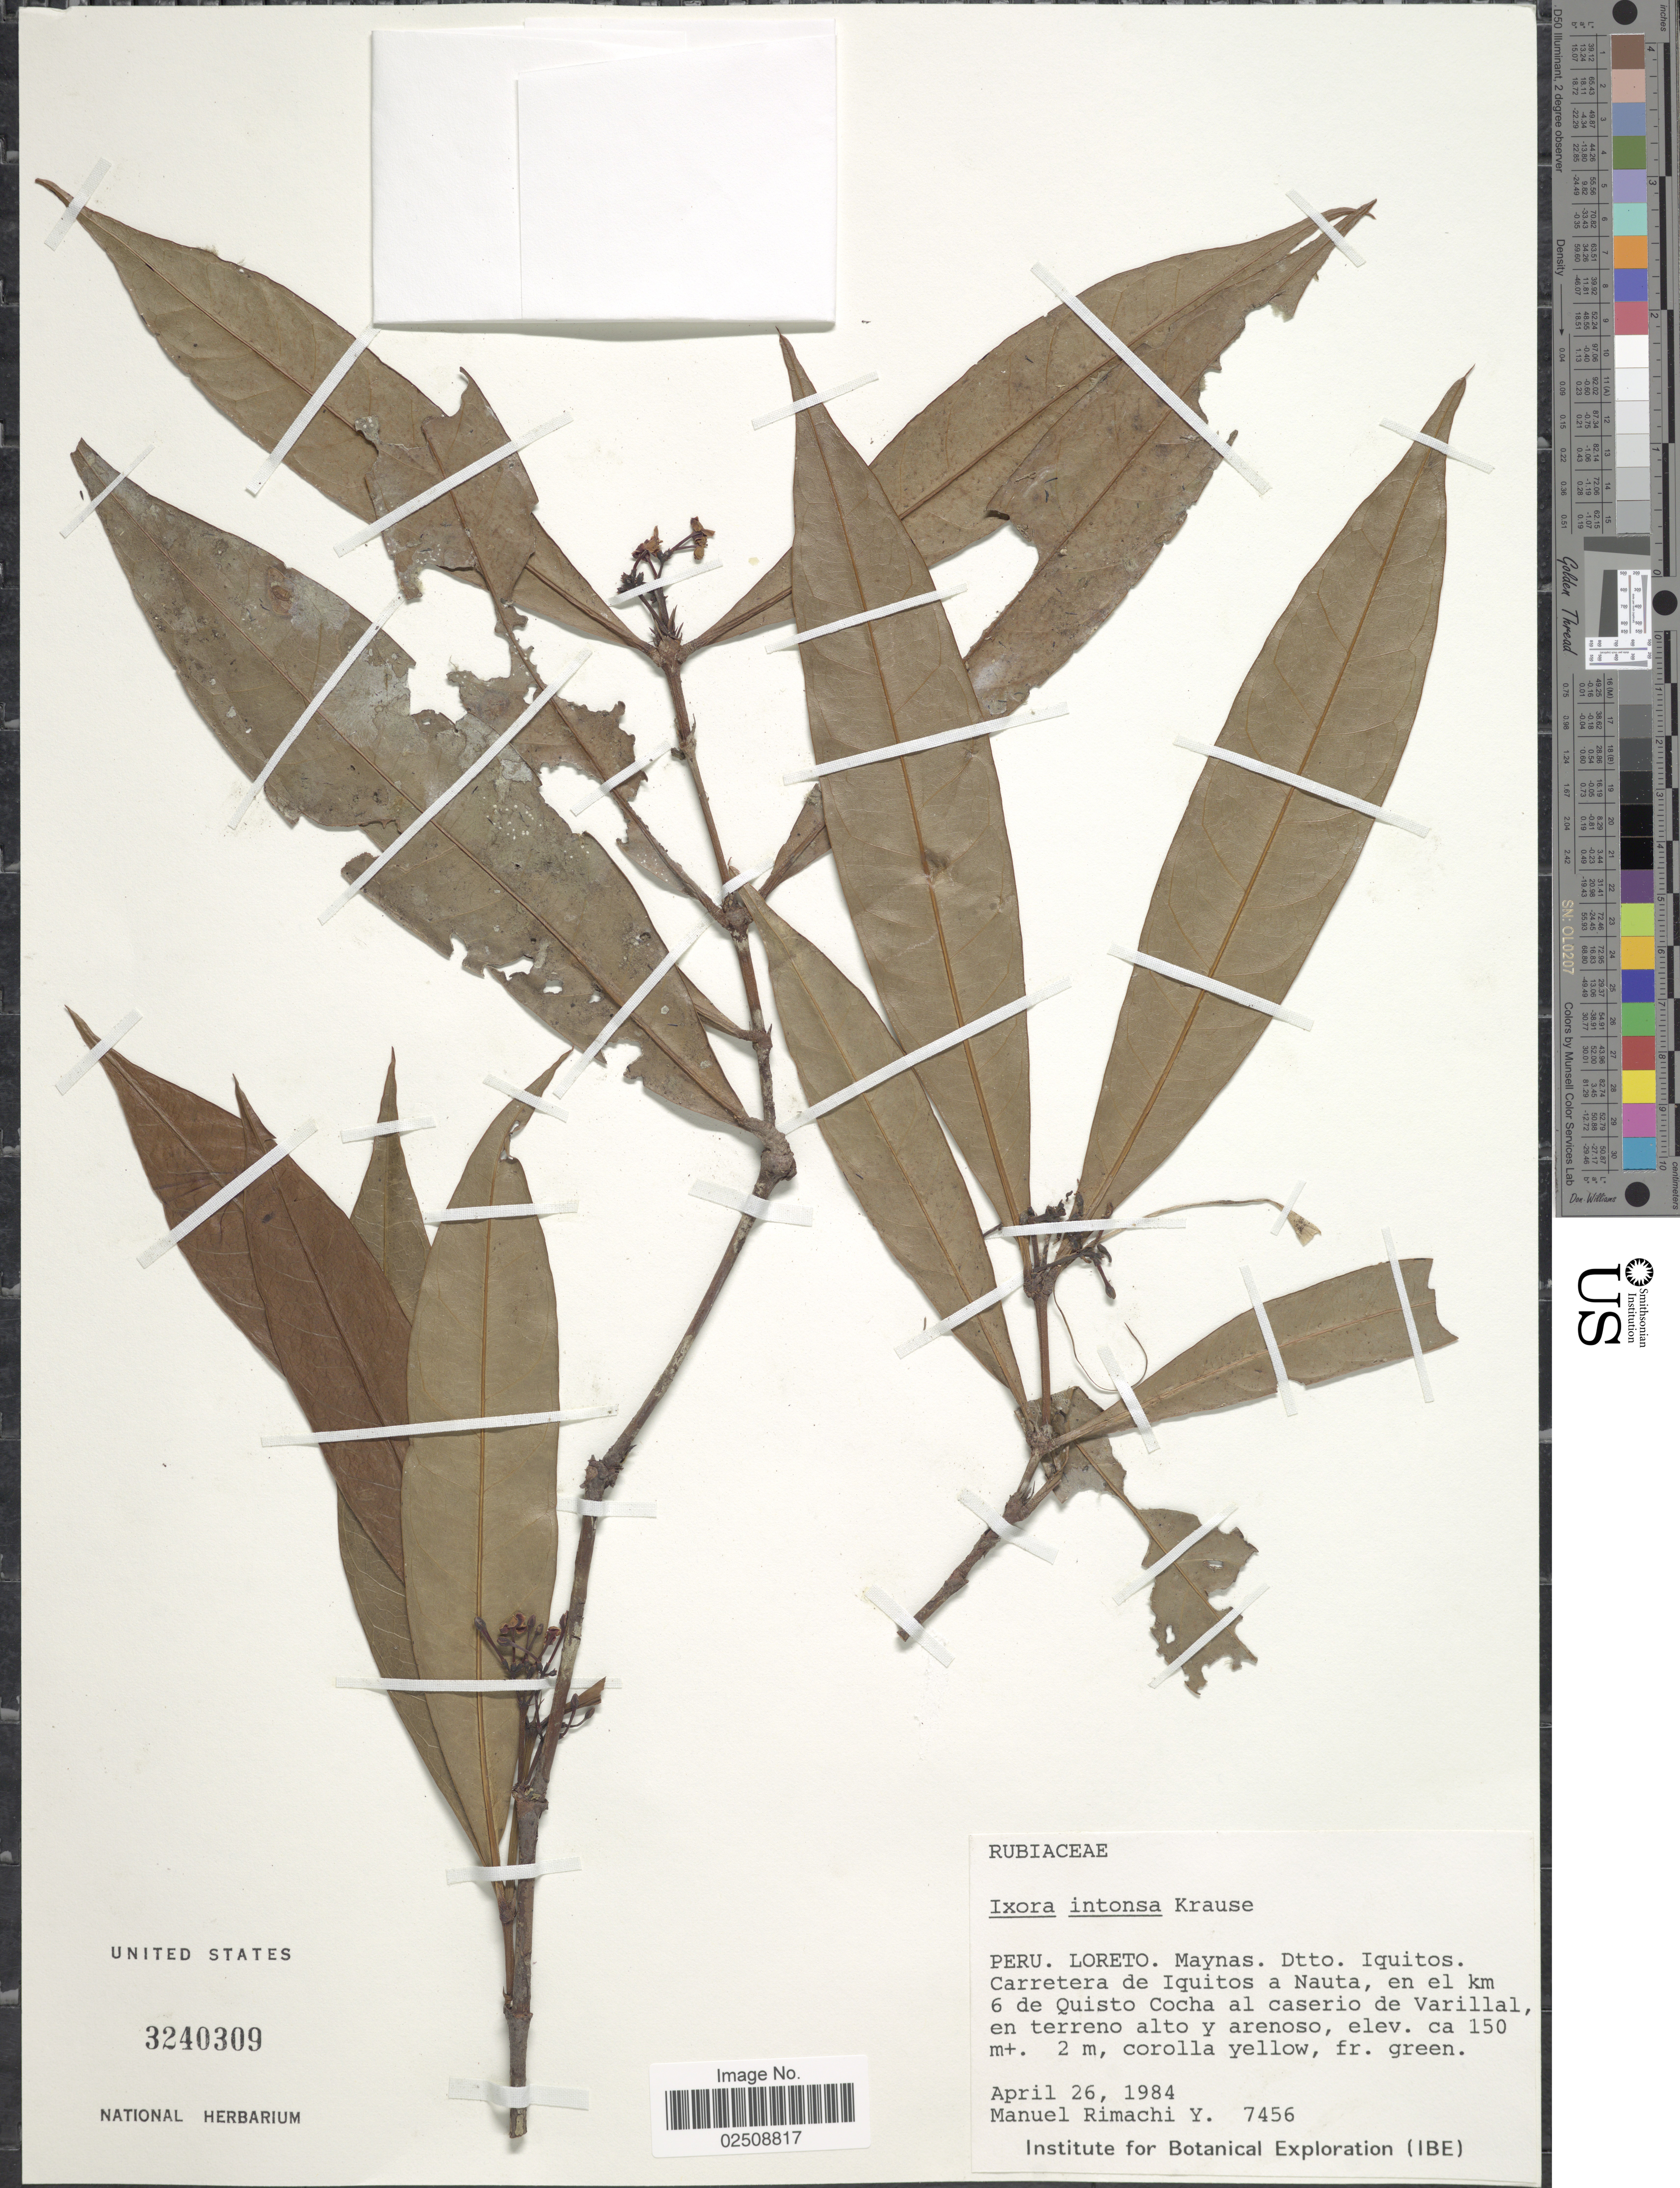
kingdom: Plantae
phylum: Tracheophyta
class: Magnoliopsida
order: Gentianales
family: Rubiaceae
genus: Ixora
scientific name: Ixora intensa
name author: K. Krause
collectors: M. Rimachi Y.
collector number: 7456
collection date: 1984-04-26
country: Peru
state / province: Loreto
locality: Peru. Loreto. maynas. Dtto. Iquitos. Carretera de Iquitos a Nauta, en el km 6 de Quisto Cocha al caserio de Varillal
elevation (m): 150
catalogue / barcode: US 3240309